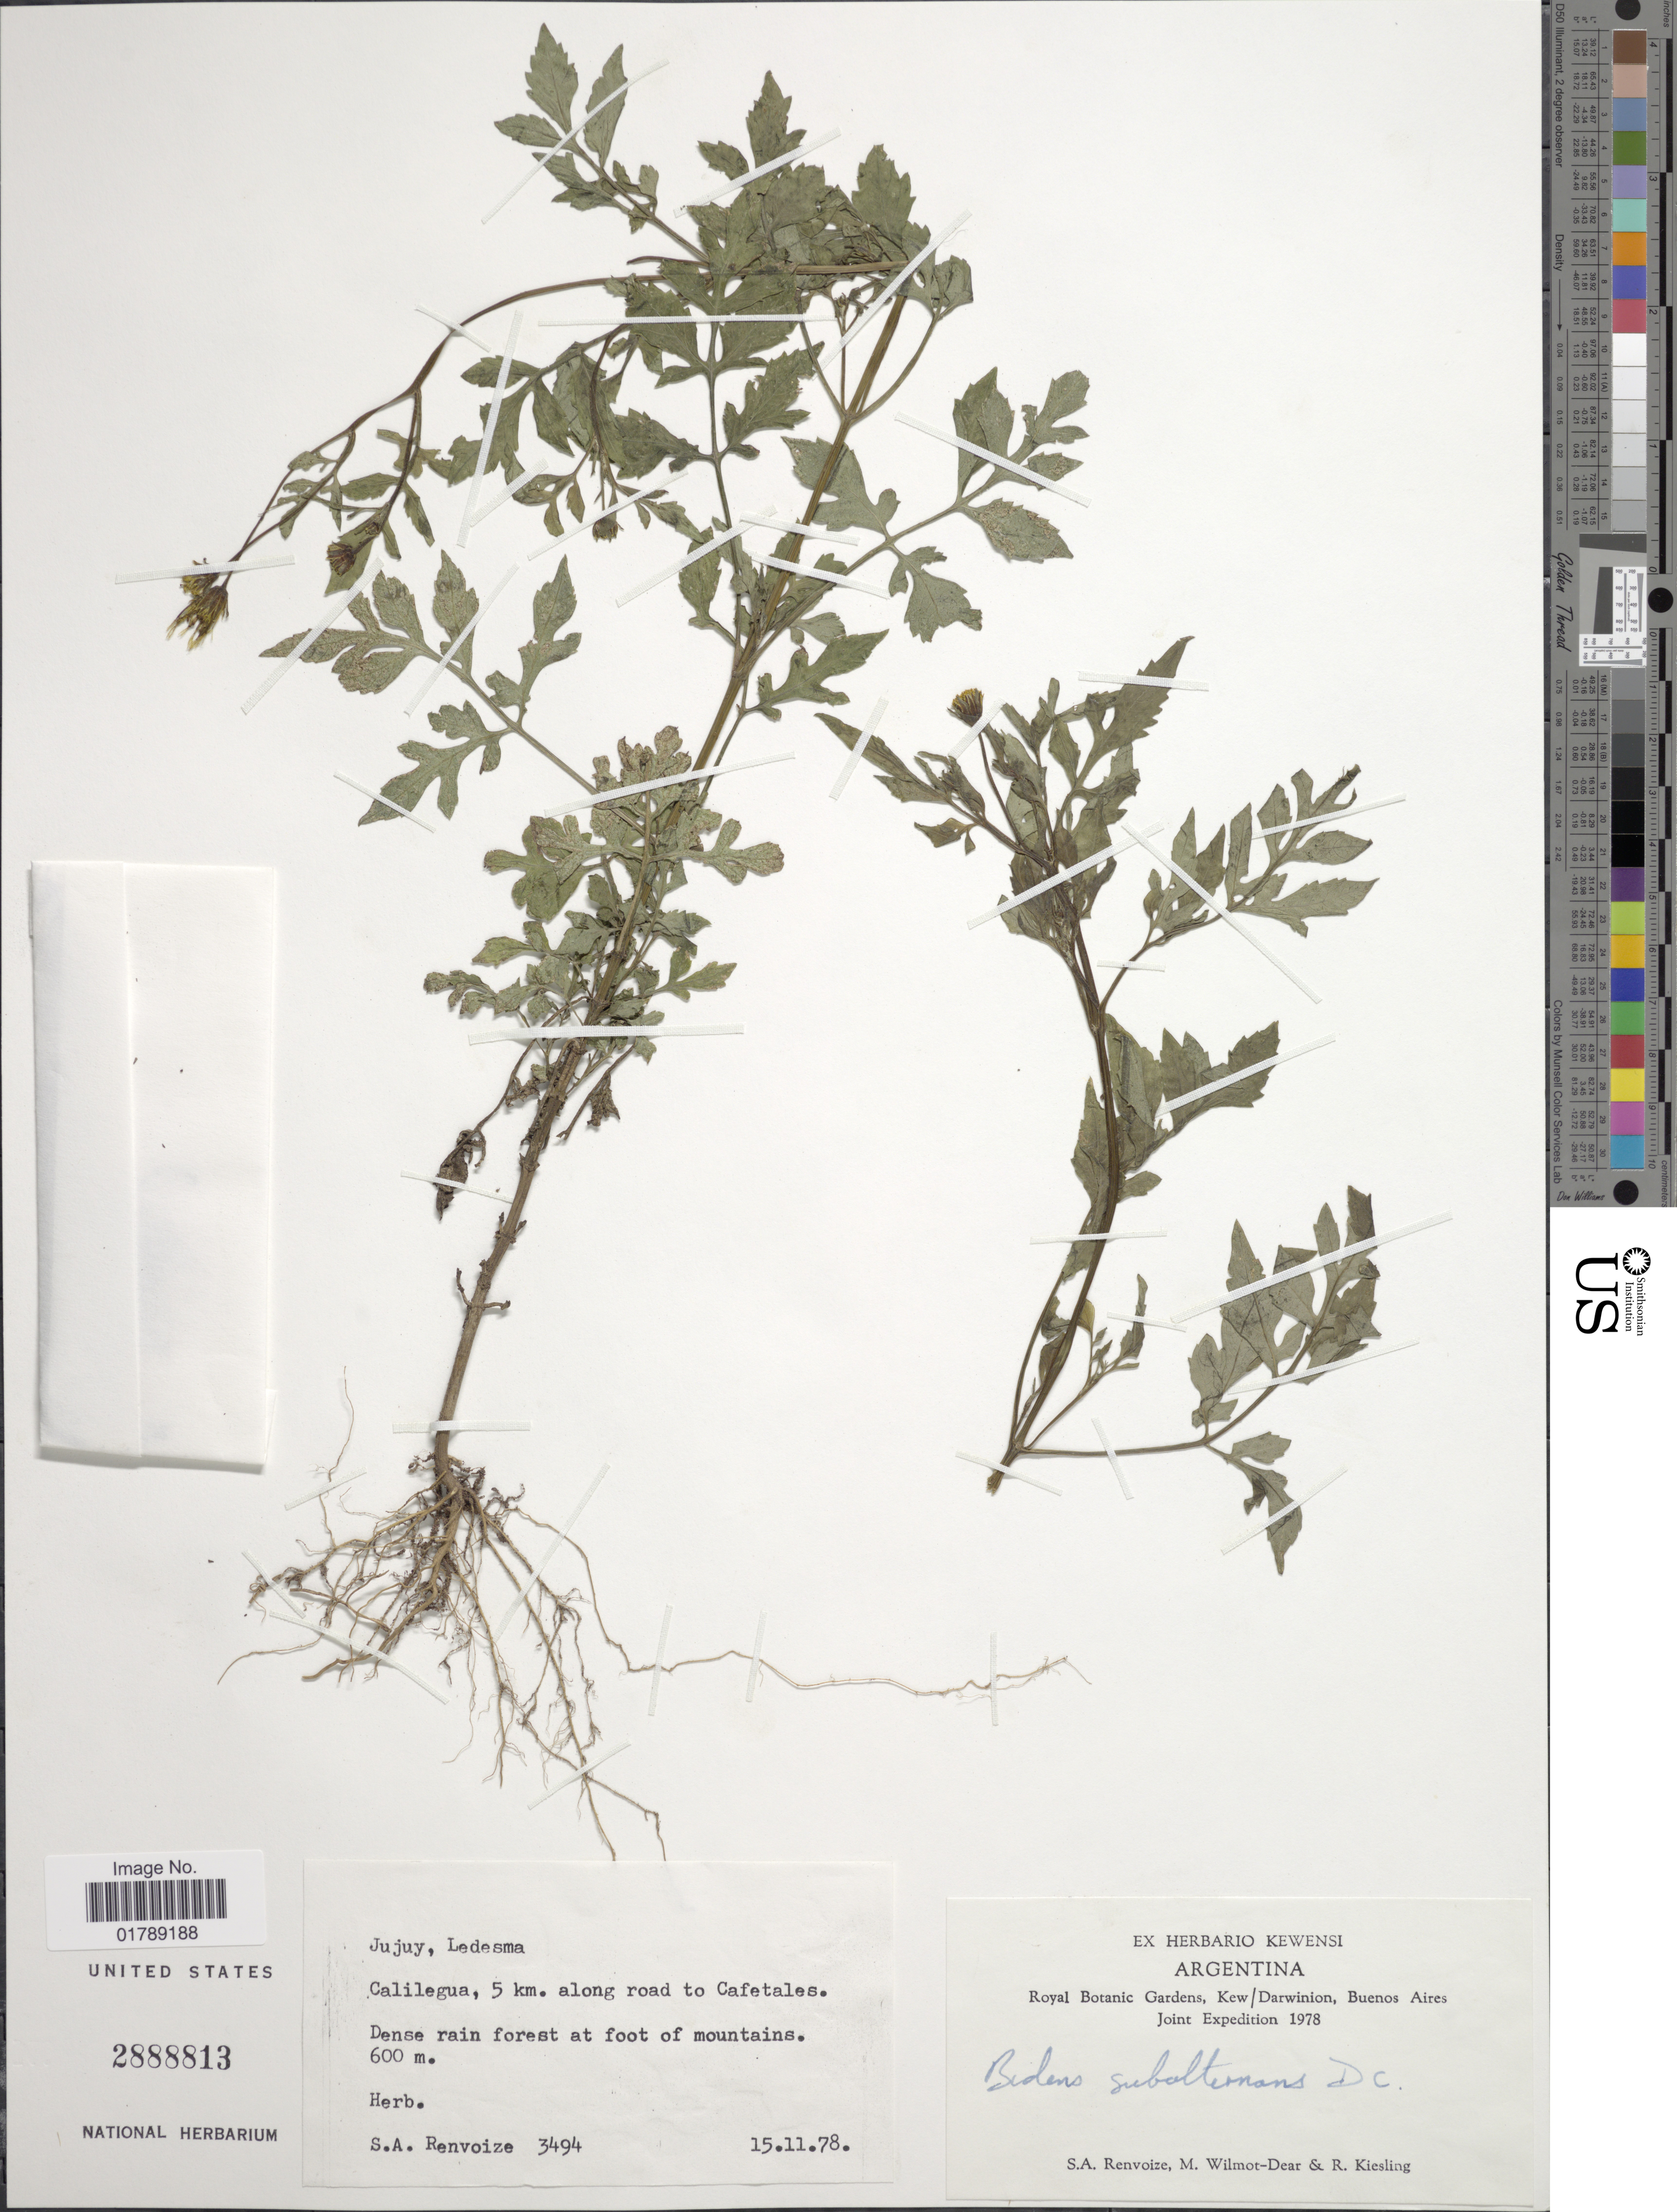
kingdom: Plantae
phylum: Tracheophyta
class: Magnoliopsida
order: Asterales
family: Asteraceae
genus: Bidens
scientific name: Bidens subalternans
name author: DC.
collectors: S. A. Renvoize, M. Wilmot-Dear & R. Kiesling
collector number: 3494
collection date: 1978-11-15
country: Argentina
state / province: Jujuy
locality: Ledesma. Calilegua, 5 km. along road to Cafetales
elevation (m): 600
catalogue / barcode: US 2888813